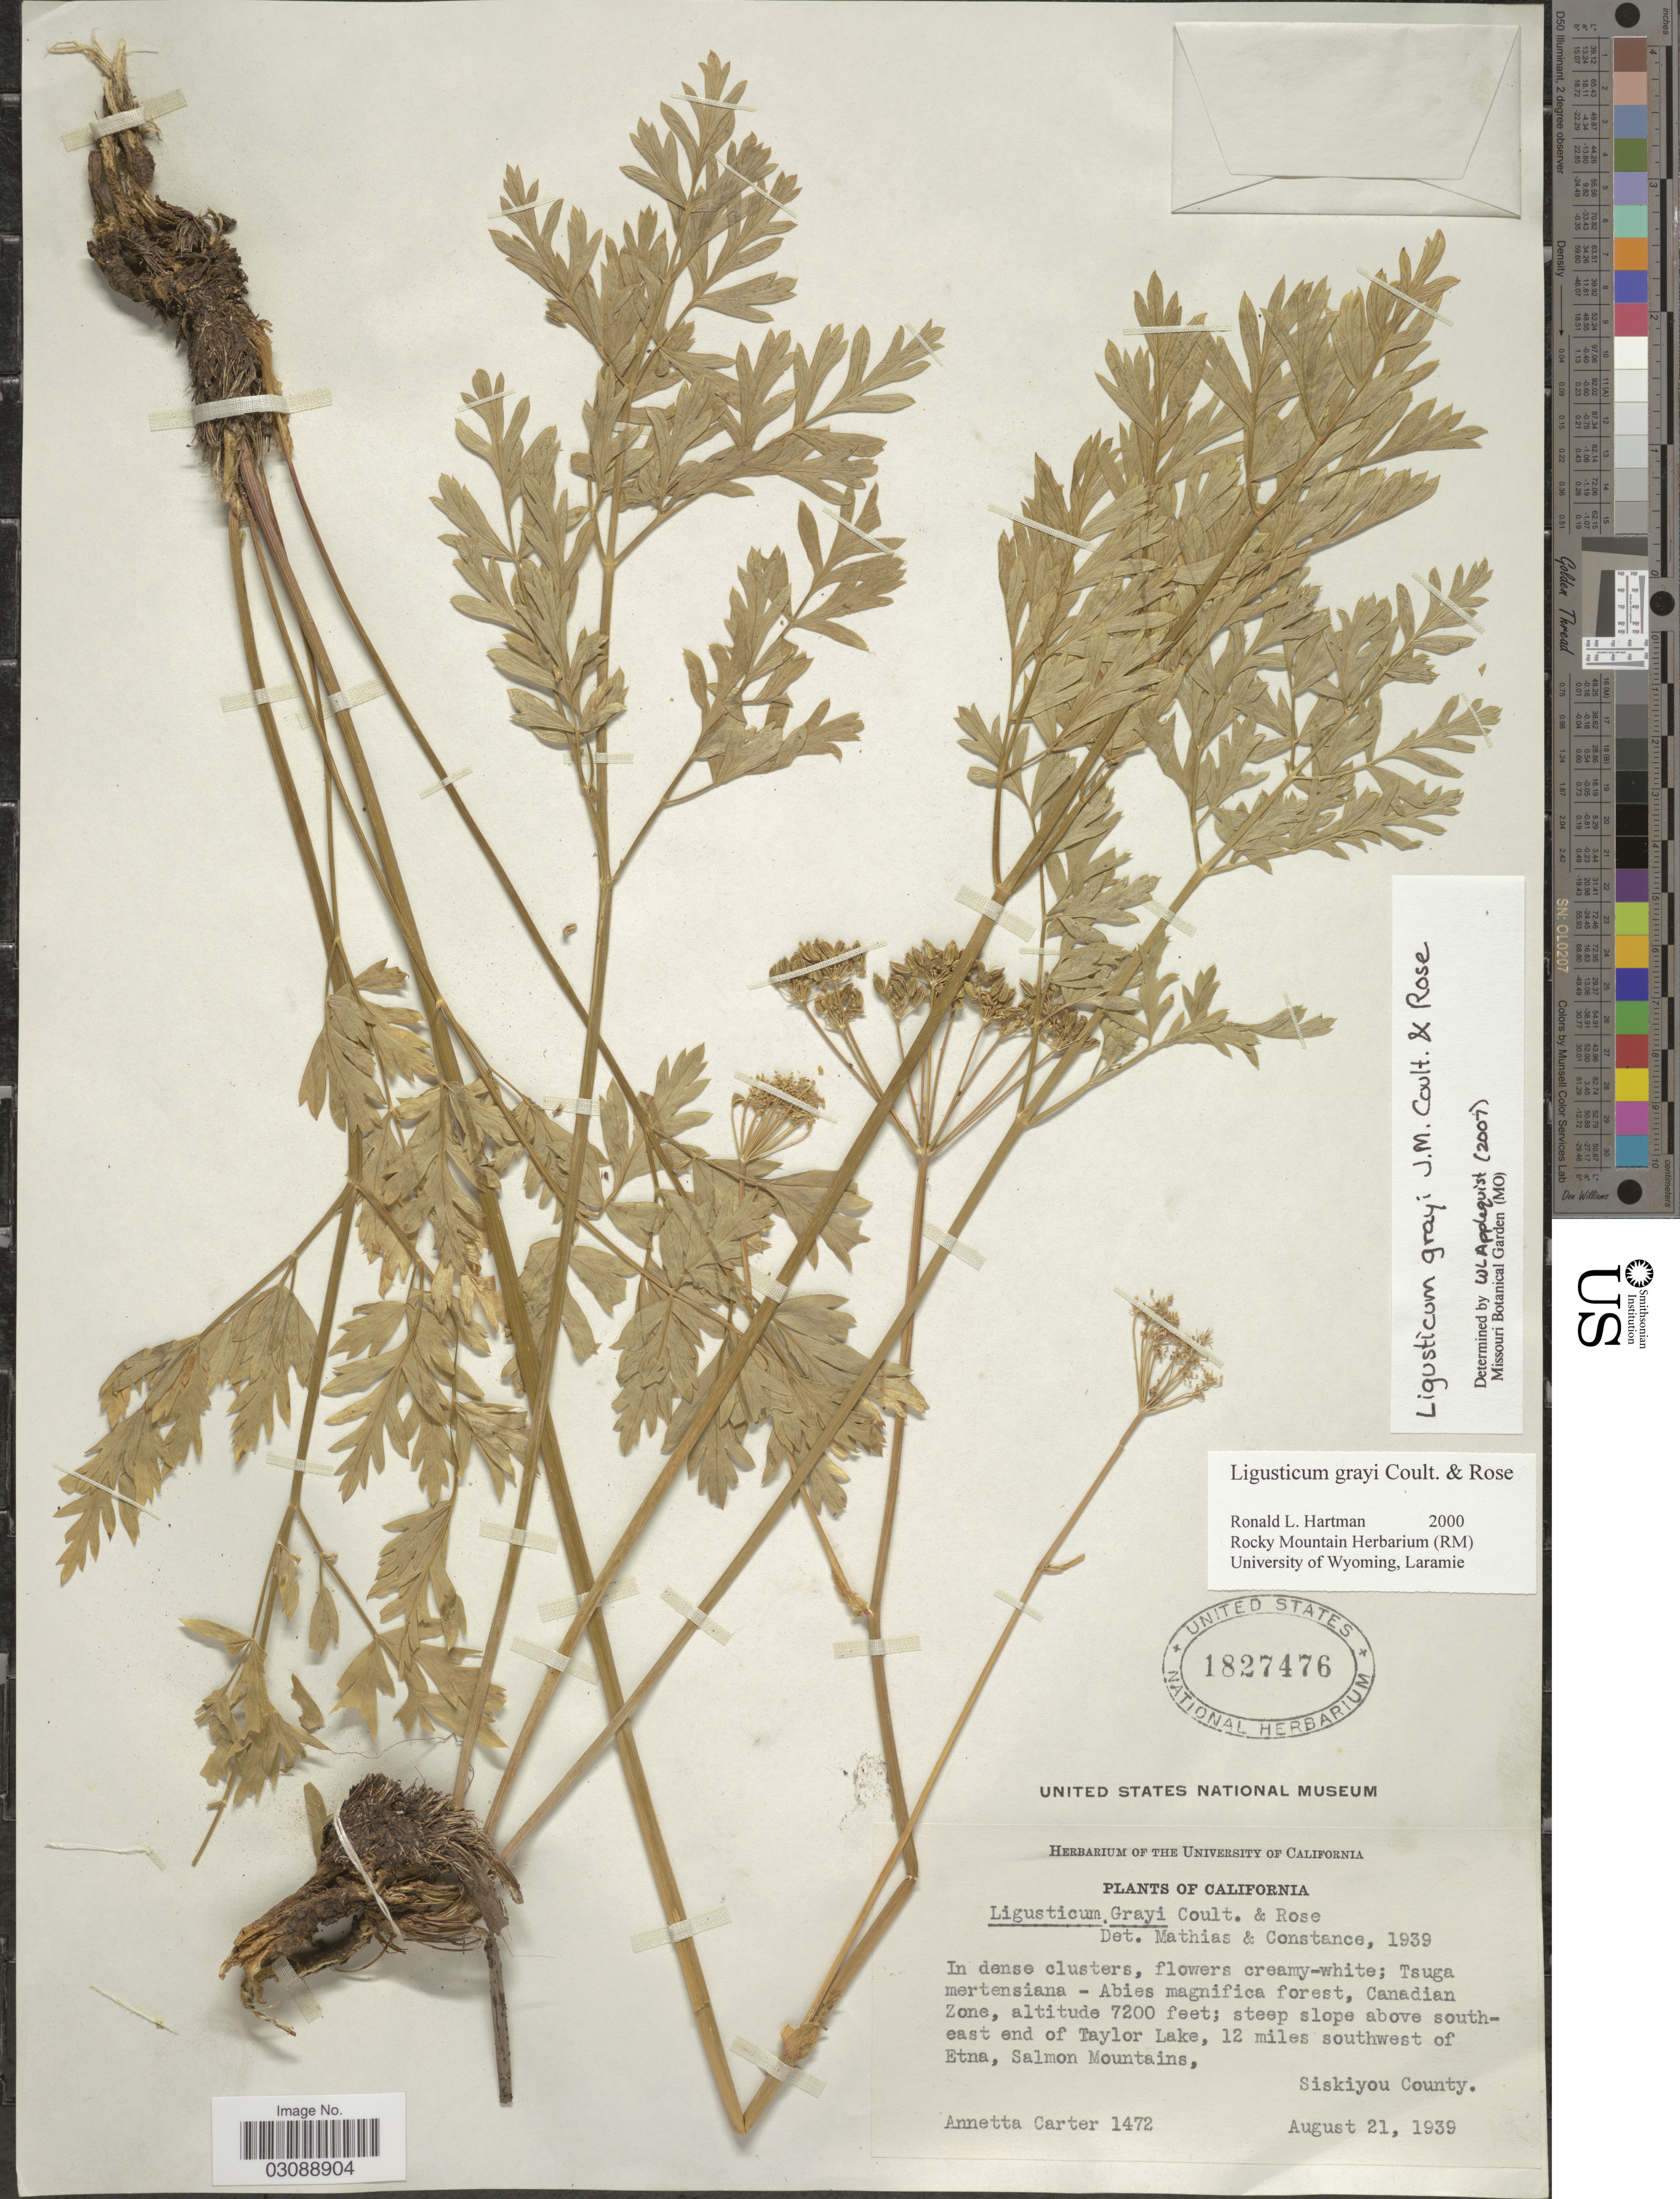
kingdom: Plantae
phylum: Tracheophyta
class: Magnoliopsida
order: Apiales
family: Apiaceae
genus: Ligusticum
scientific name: Ligusticum grayi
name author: J.M. Coult. & Rose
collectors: A. Carter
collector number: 1472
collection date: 1939-08-21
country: United States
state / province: California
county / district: Siskiyou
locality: Abies magnifica forest, Canadian Zone; steep slope above south-east end of Taylor Lake, 12 miles southwest of Etna, Salmon Mountains, Siskiyou County.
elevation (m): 2195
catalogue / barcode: US 1827476